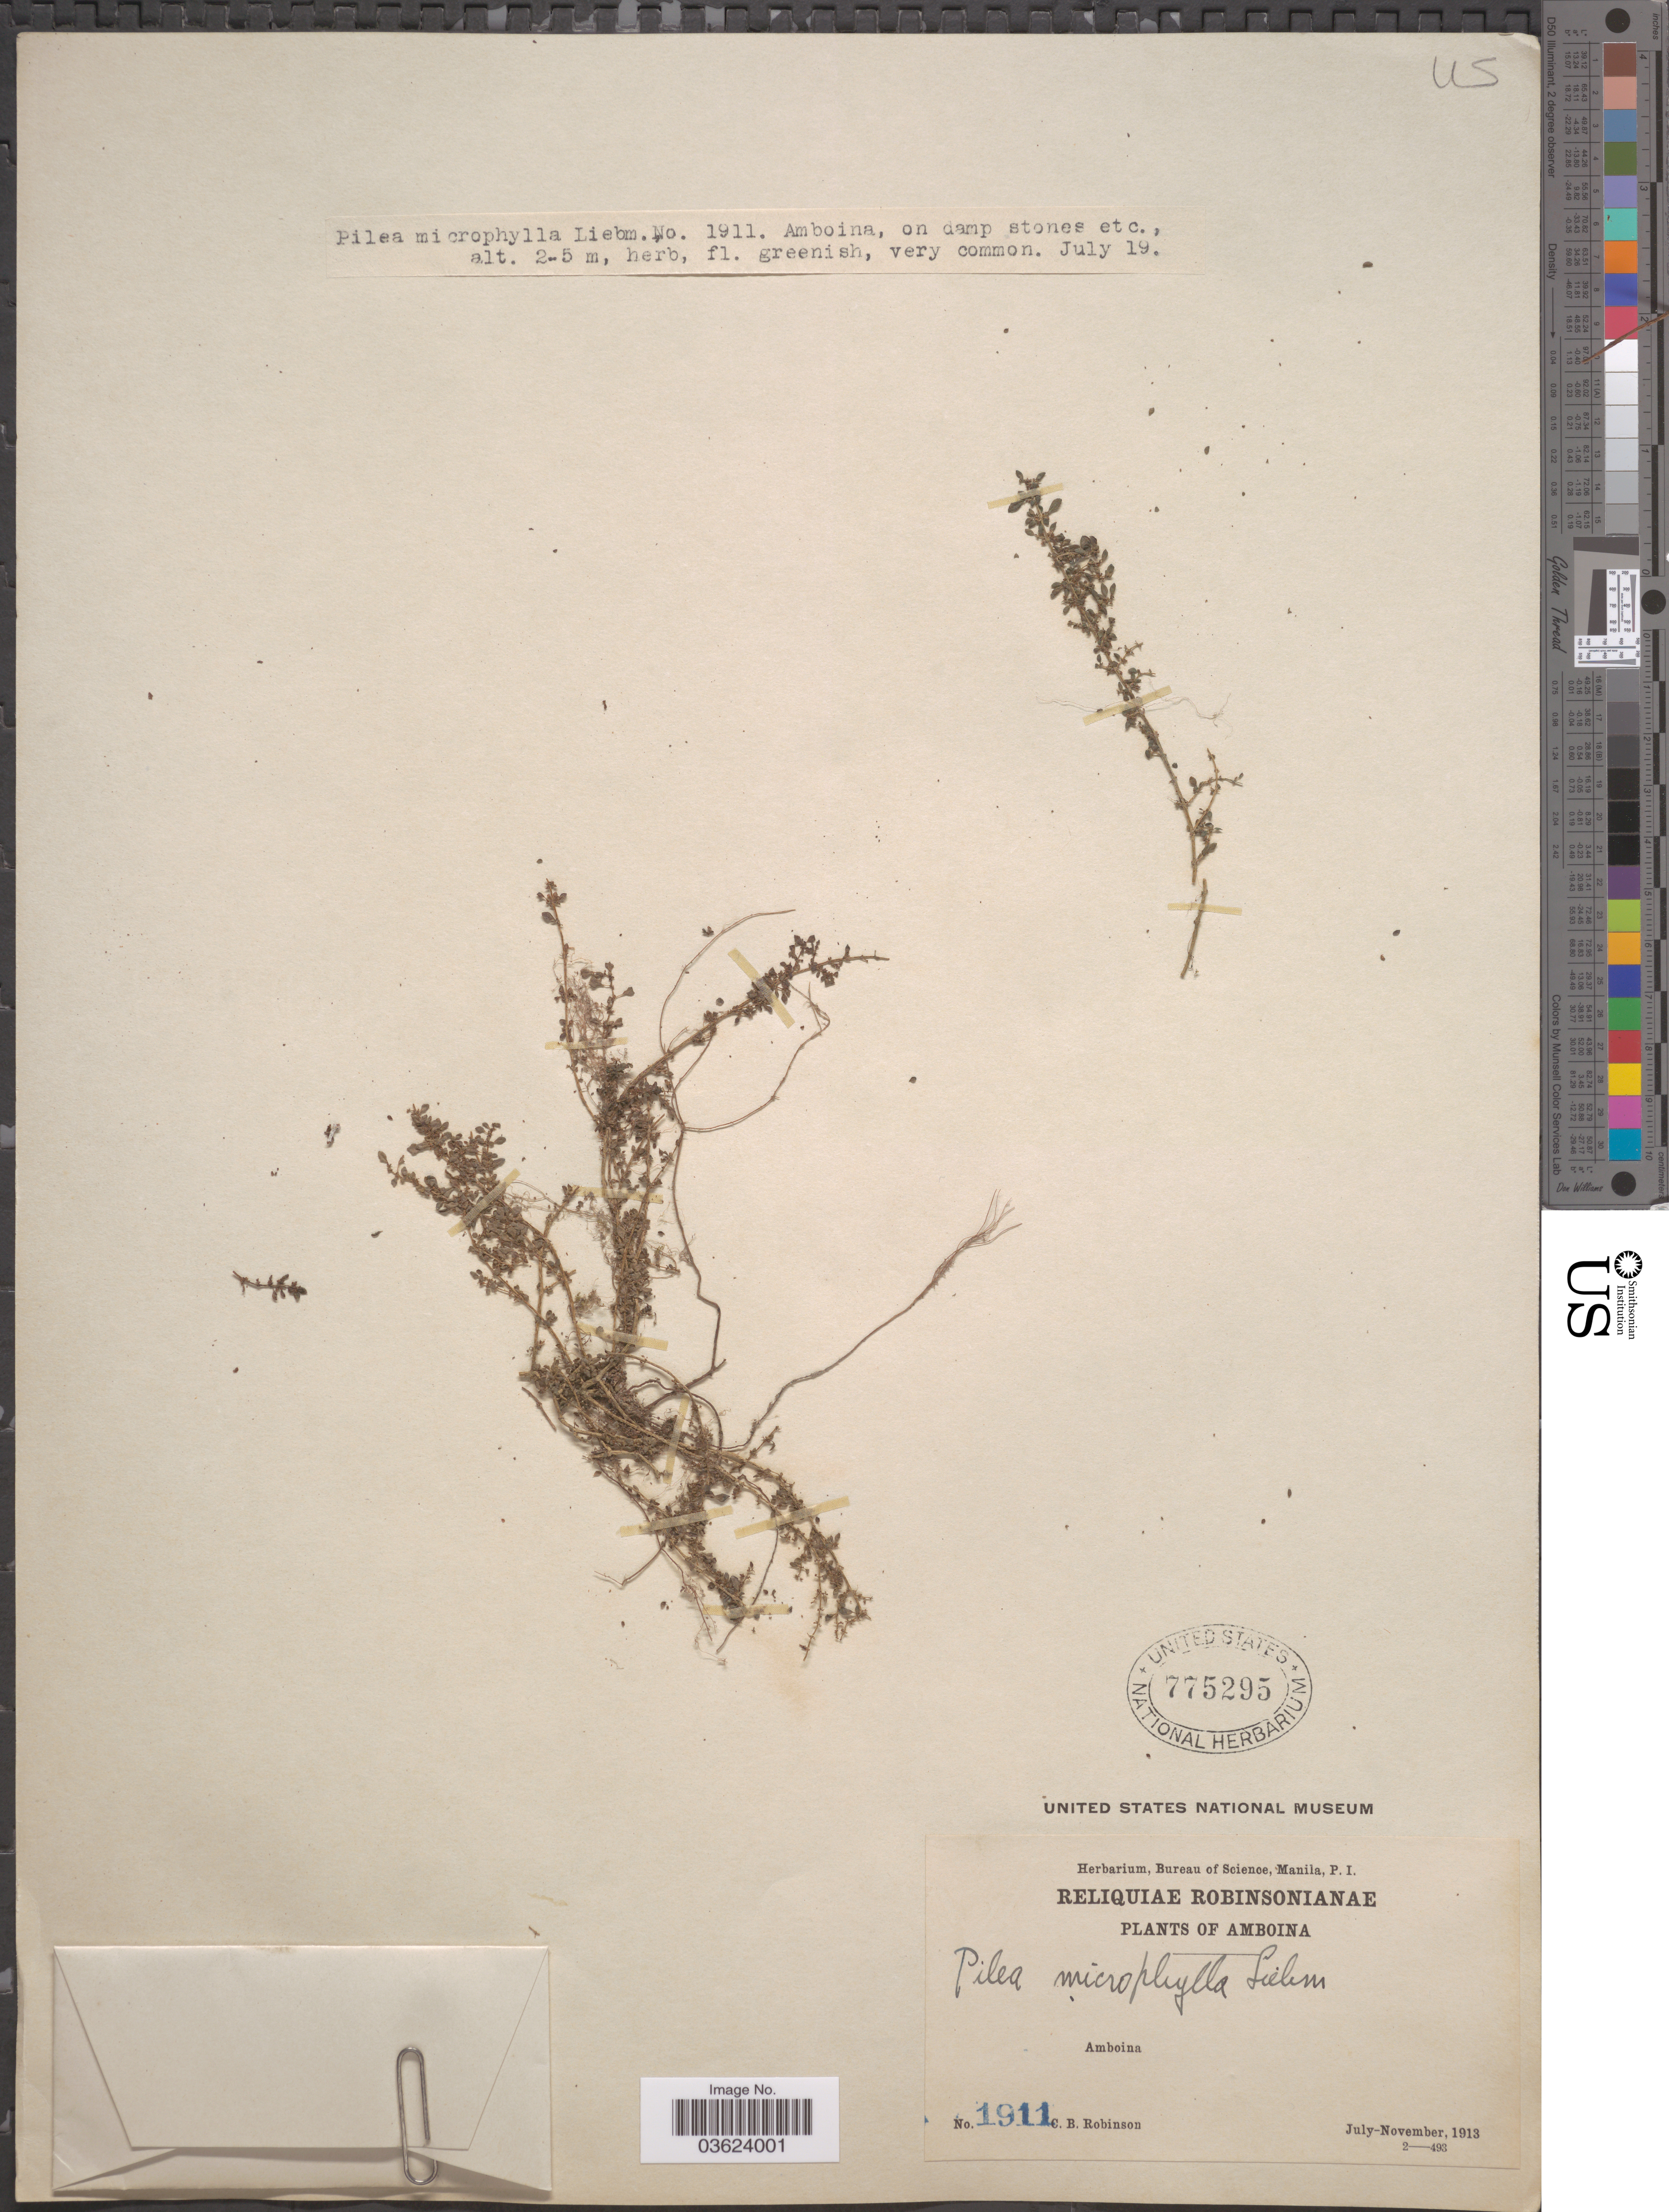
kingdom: Plantae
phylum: Tracheophyta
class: Magnoliopsida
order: Rosales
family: Urticaceae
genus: Pilea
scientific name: Pilea microphylla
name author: (L.) Liebm.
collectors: C. Robinson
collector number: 1911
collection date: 1913-07-19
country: Indonesia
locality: Amboina.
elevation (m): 2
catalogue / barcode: US 775295